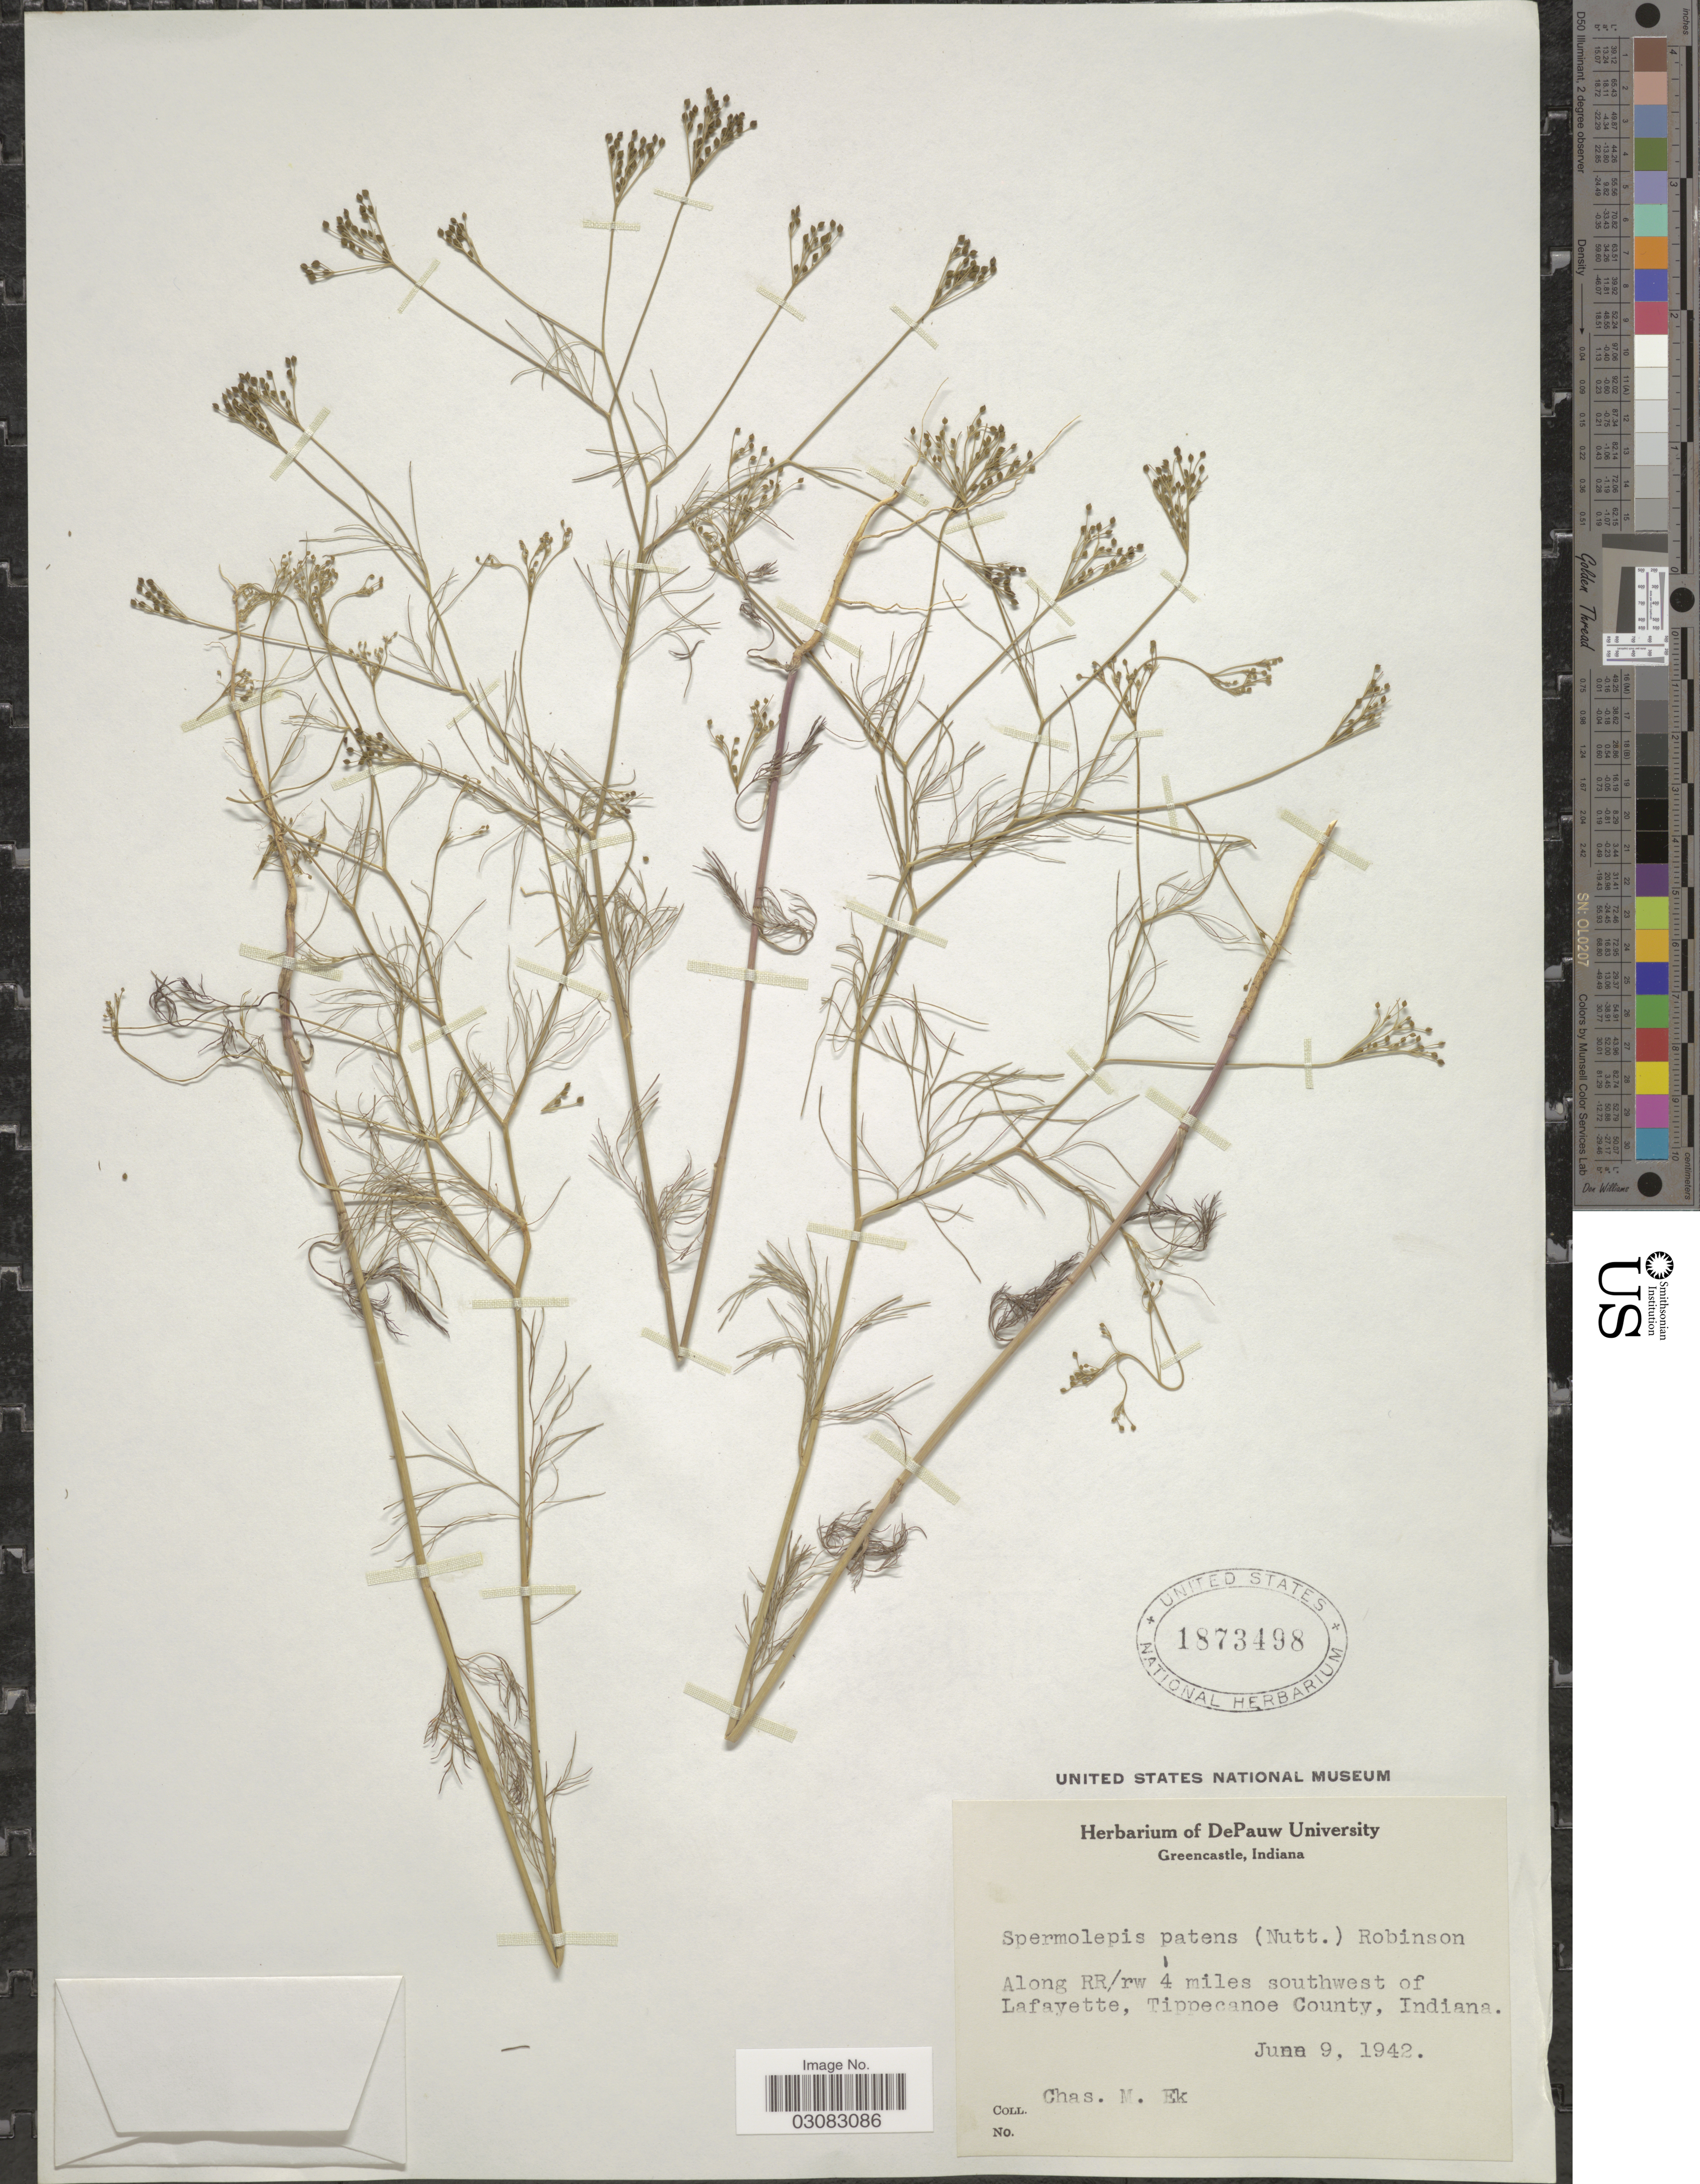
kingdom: Plantae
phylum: Tracheophyta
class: Magnoliopsida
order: Apiales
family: Apiaceae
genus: Spermolepis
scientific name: Spermolepis patens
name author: (Nutt. ex DC.) B.L. Rob.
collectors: C. Ek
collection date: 1942-06-09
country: United States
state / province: Indiana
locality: Along RR/rw 4 miles southwest of Lafayette, Tippecanoe County.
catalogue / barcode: US 1873498